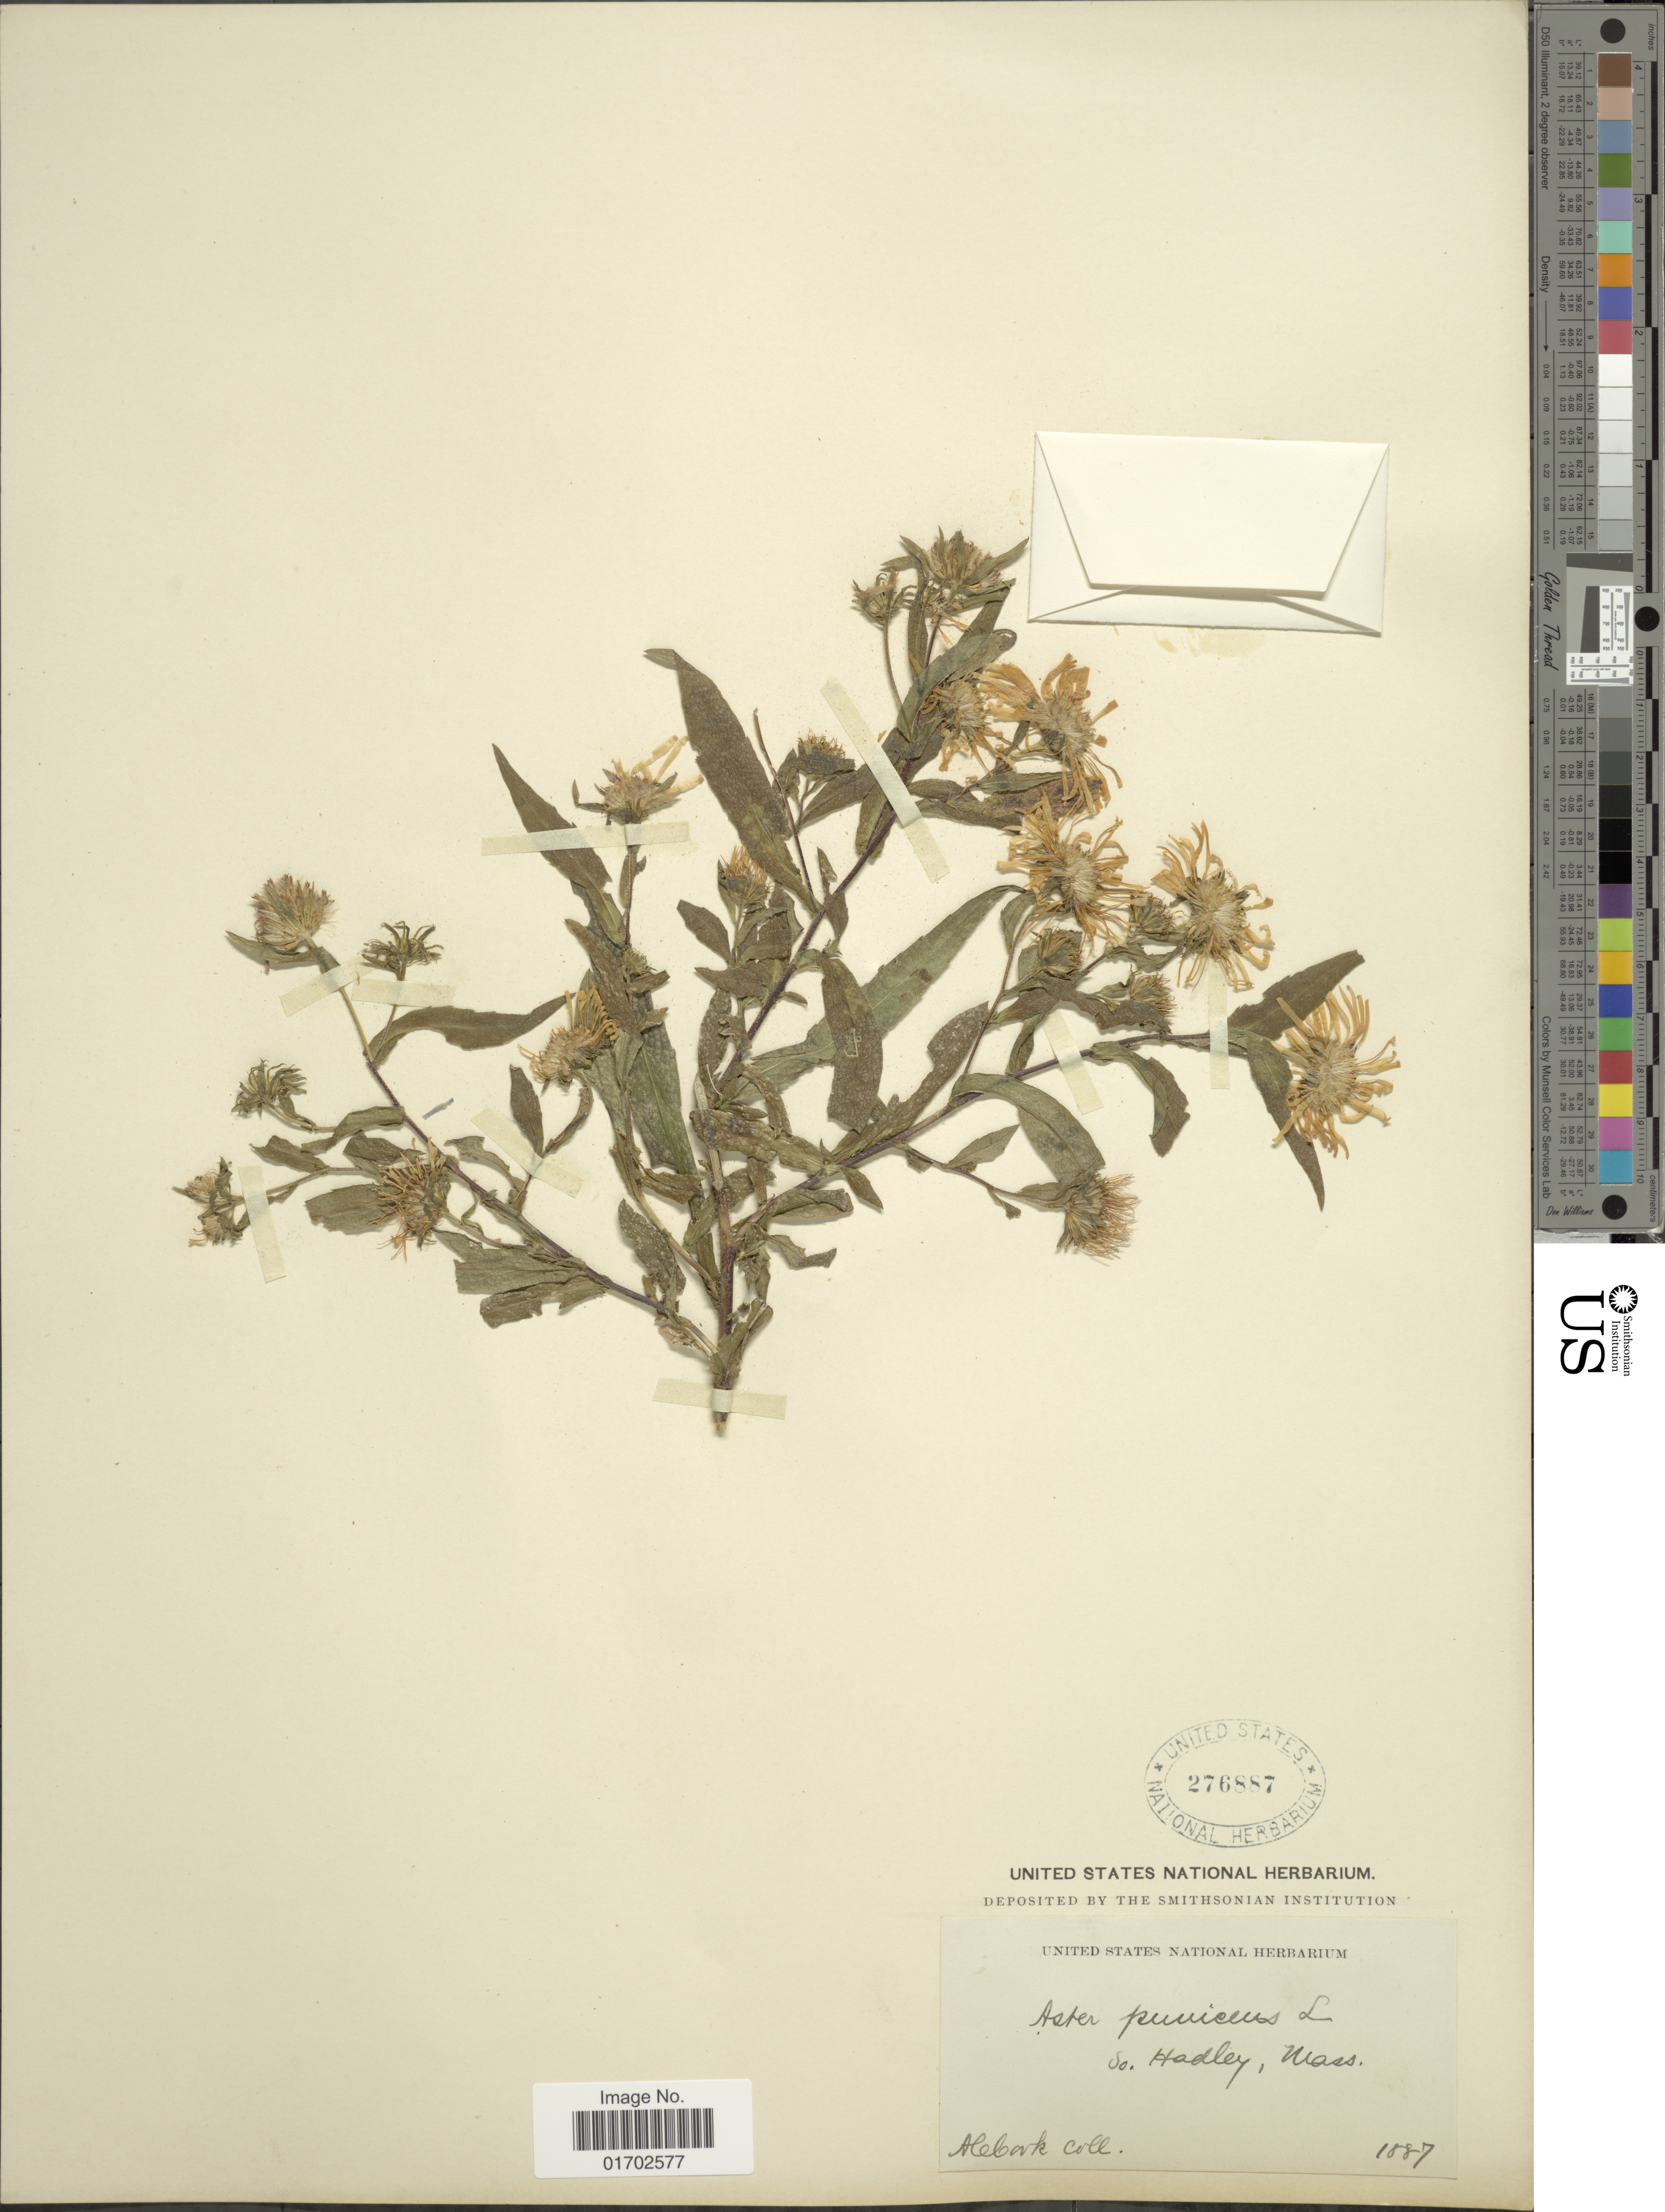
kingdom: Plantae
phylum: Tracheophyta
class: Magnoliopsida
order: Asterales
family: Asteraceae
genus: Symphyotrichum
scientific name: Symphyotrichum puniceum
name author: (L.) Á. Löve & D. Löve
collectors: A. Cook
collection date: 1887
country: United States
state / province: Massachusetts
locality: So. hadley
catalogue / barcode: US 276887